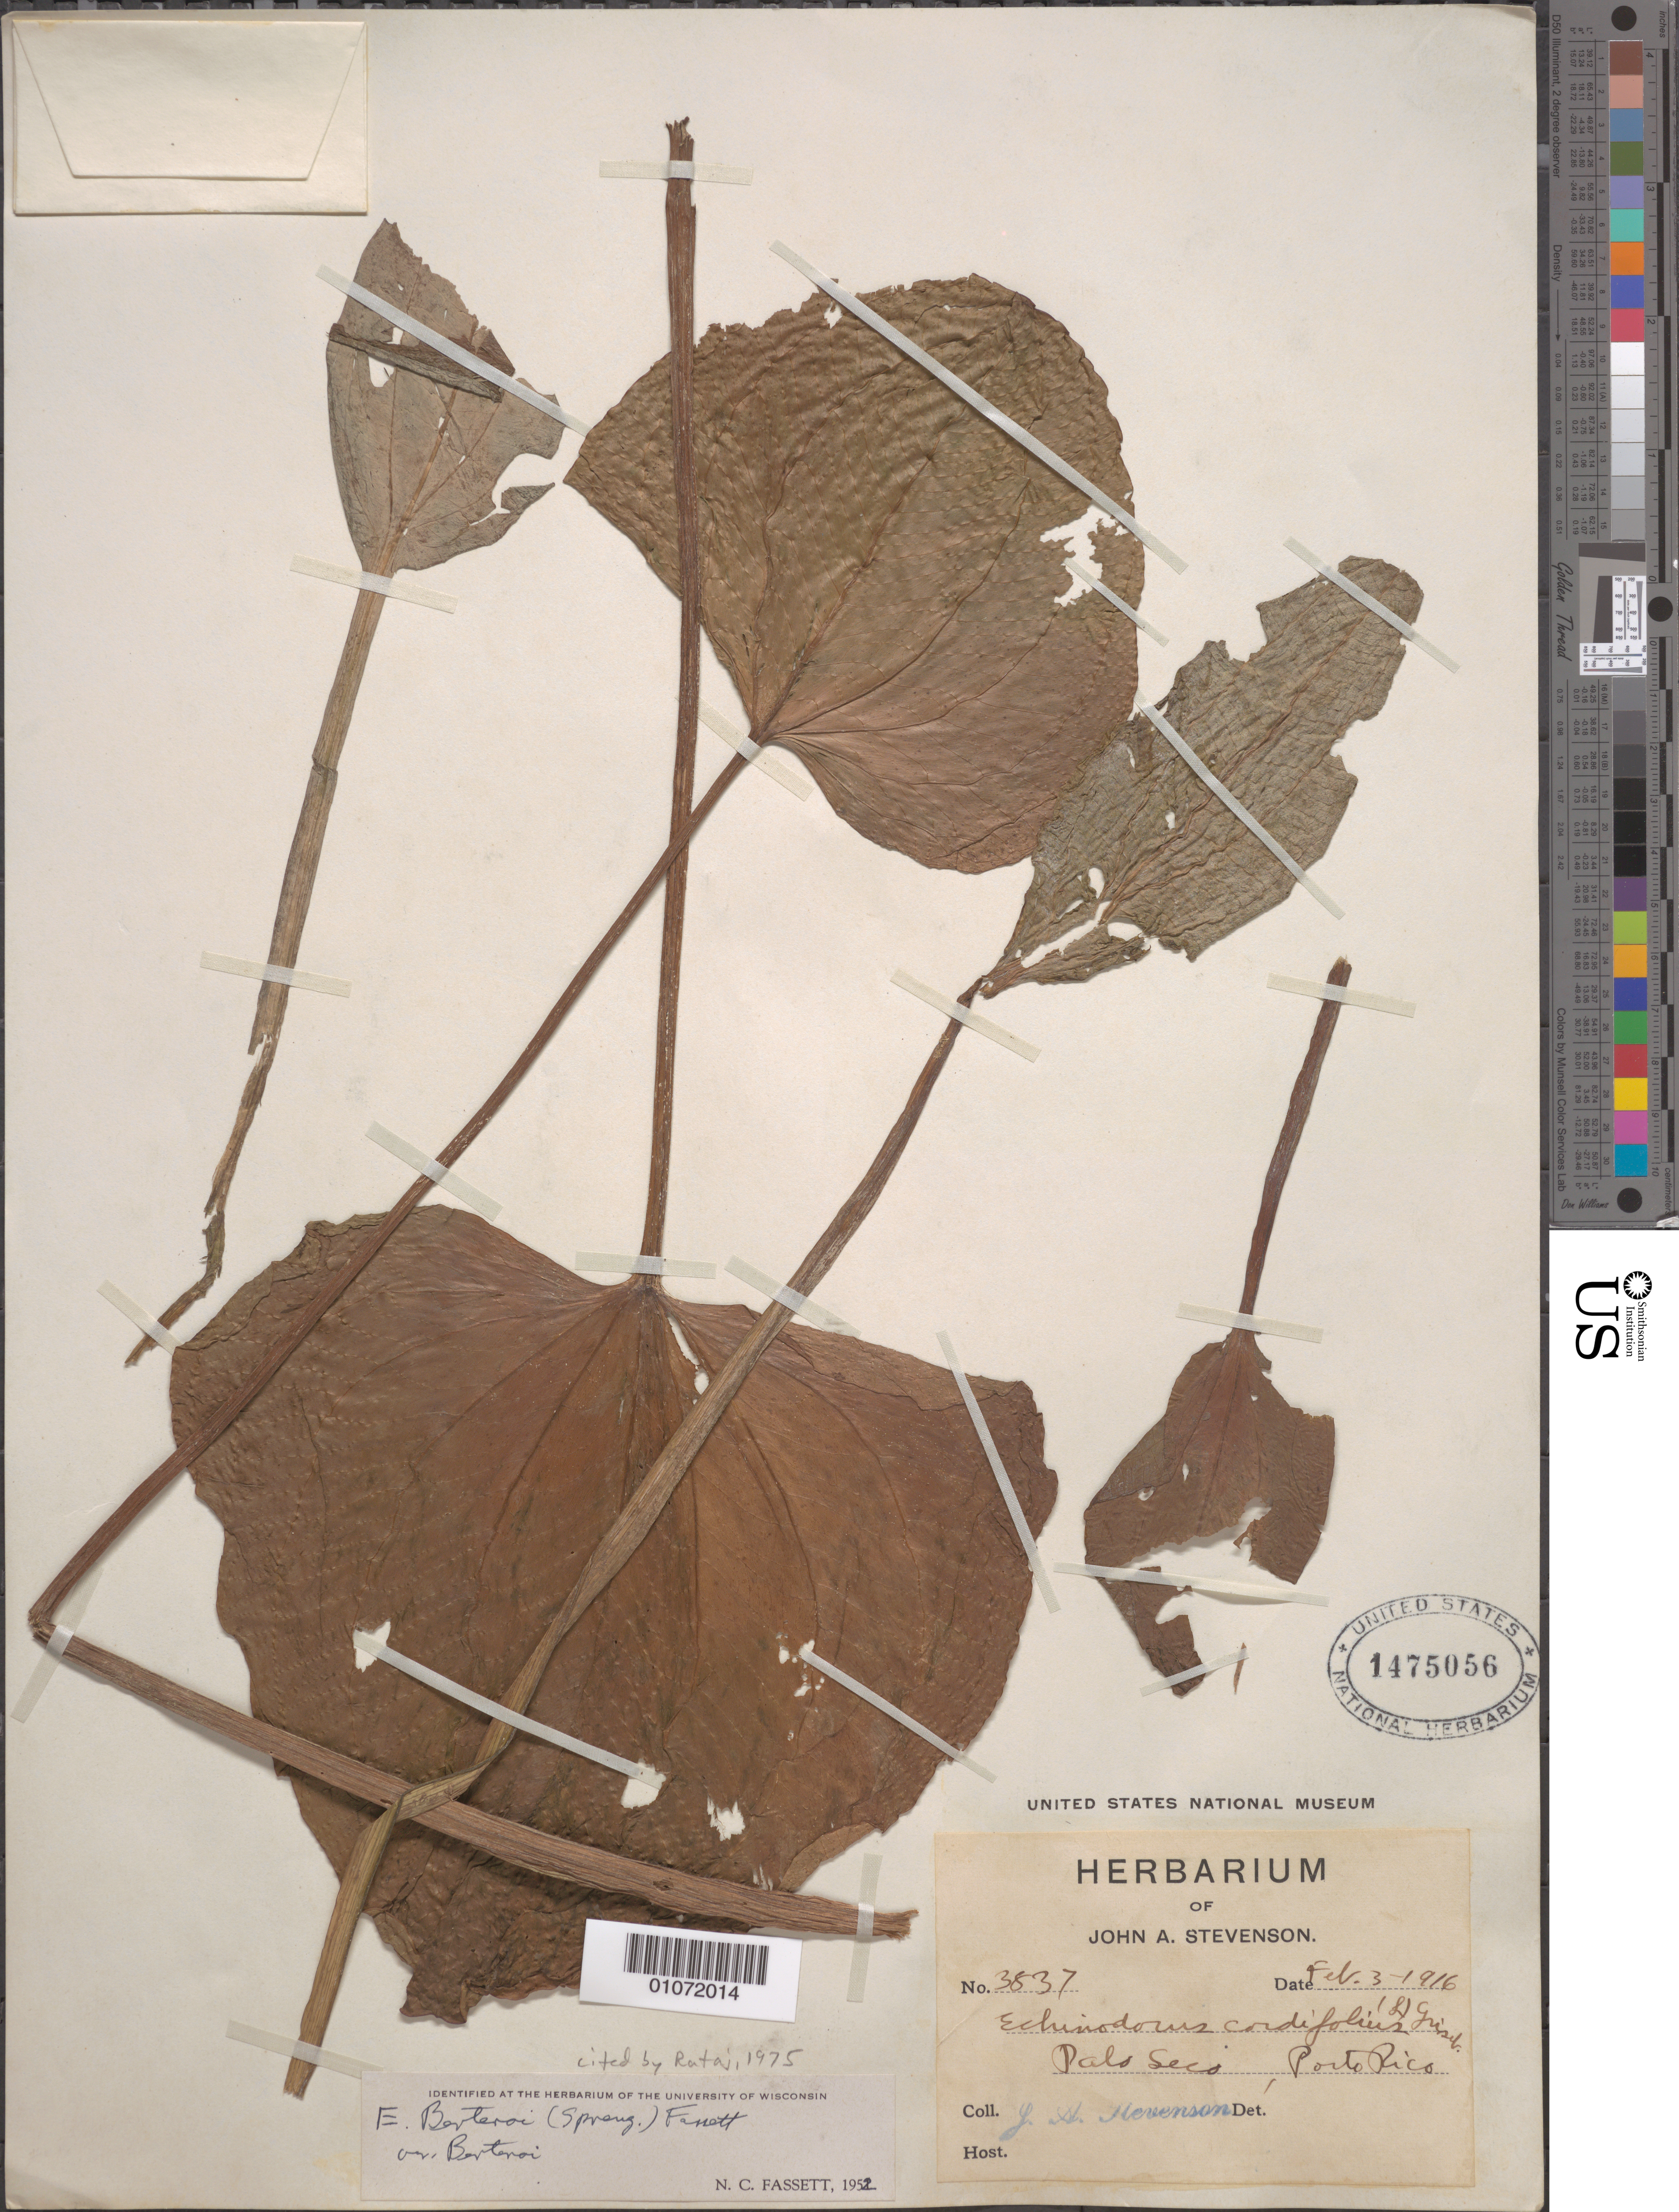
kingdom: Plantae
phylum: Tracheophyta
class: Liliopsida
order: Alismatales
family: Alismataceae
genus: Echinodorus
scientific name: Echinodorus berteroi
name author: (Spreng.) Fassett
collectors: J. Stevenson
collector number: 3837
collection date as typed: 03 Feb 1916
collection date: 1916-02-03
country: Puerto Rico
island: Puerto Rico I.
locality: Palo Seco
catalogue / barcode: US 1475056